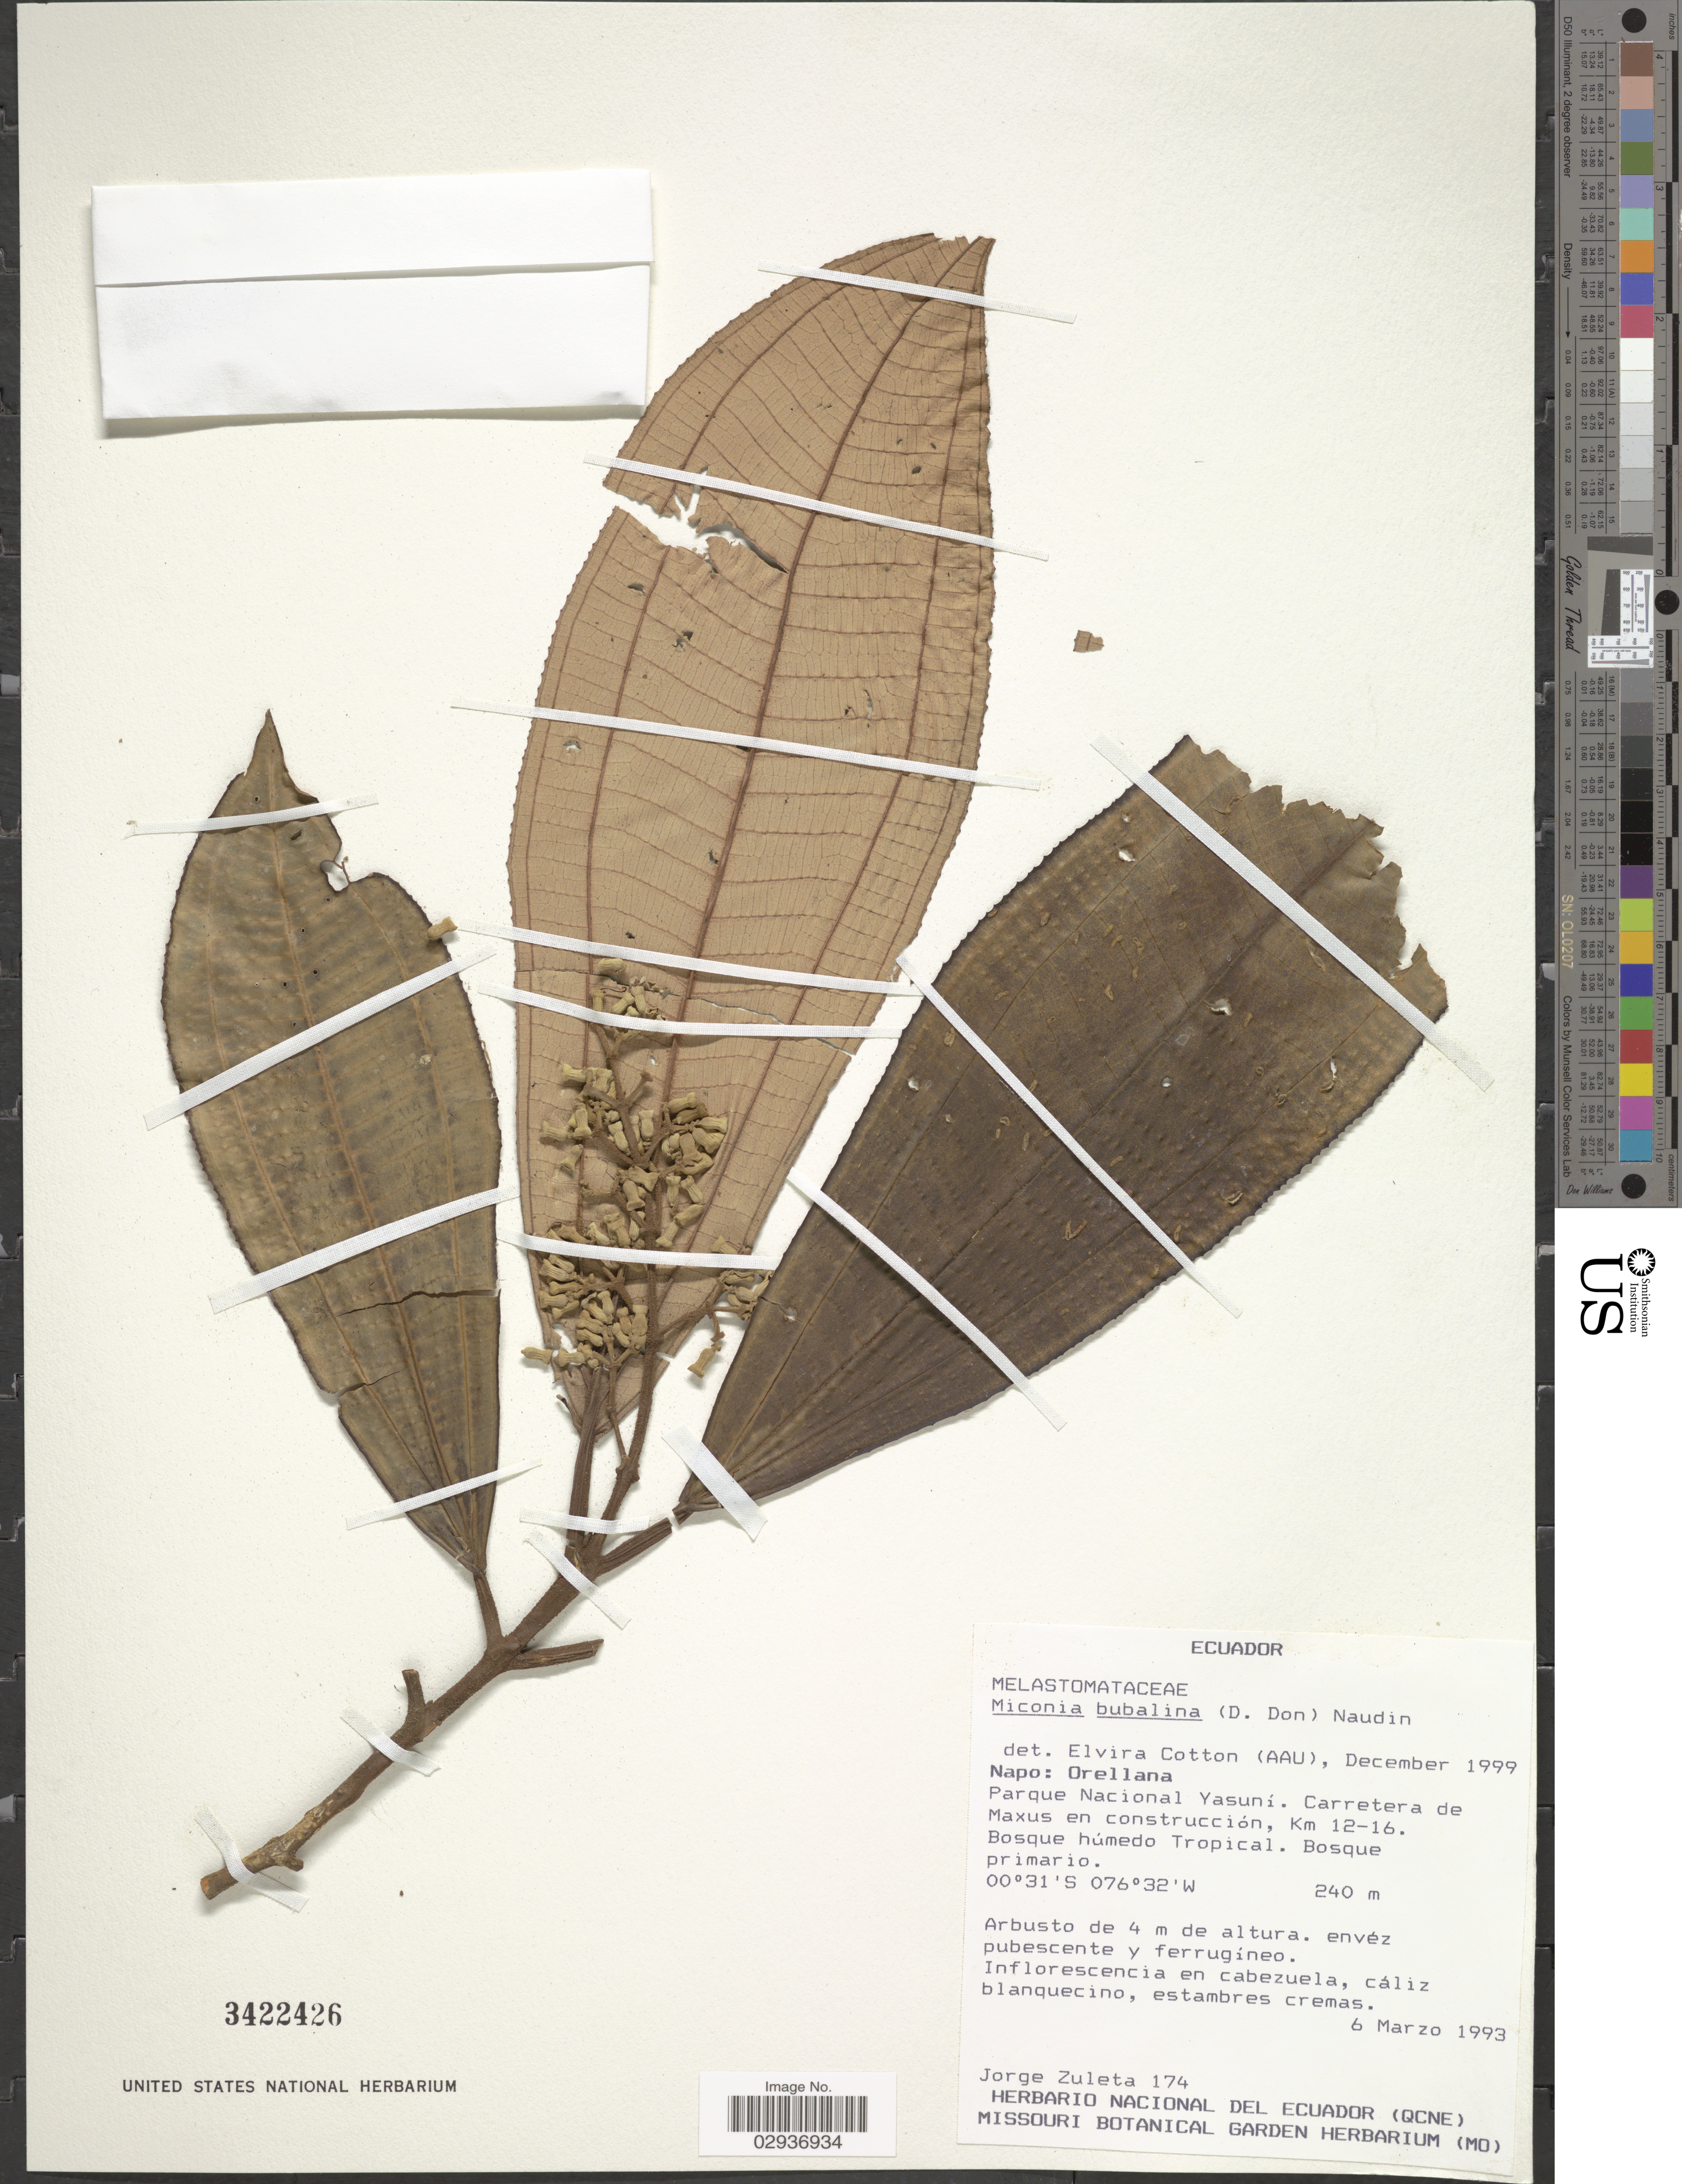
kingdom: Plantae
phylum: Tracheophyta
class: Magnoliopsida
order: Myrtales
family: Melastomataceae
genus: Miconia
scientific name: Miconia bubalina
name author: Naudin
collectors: J. Zuleta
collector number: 174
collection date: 1993-03-06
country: Ecuador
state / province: Napo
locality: Orellana. Parque Nacional Yasuní. Carretera de Maxus en construcción, Km 12-16.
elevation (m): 240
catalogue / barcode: US 3422426